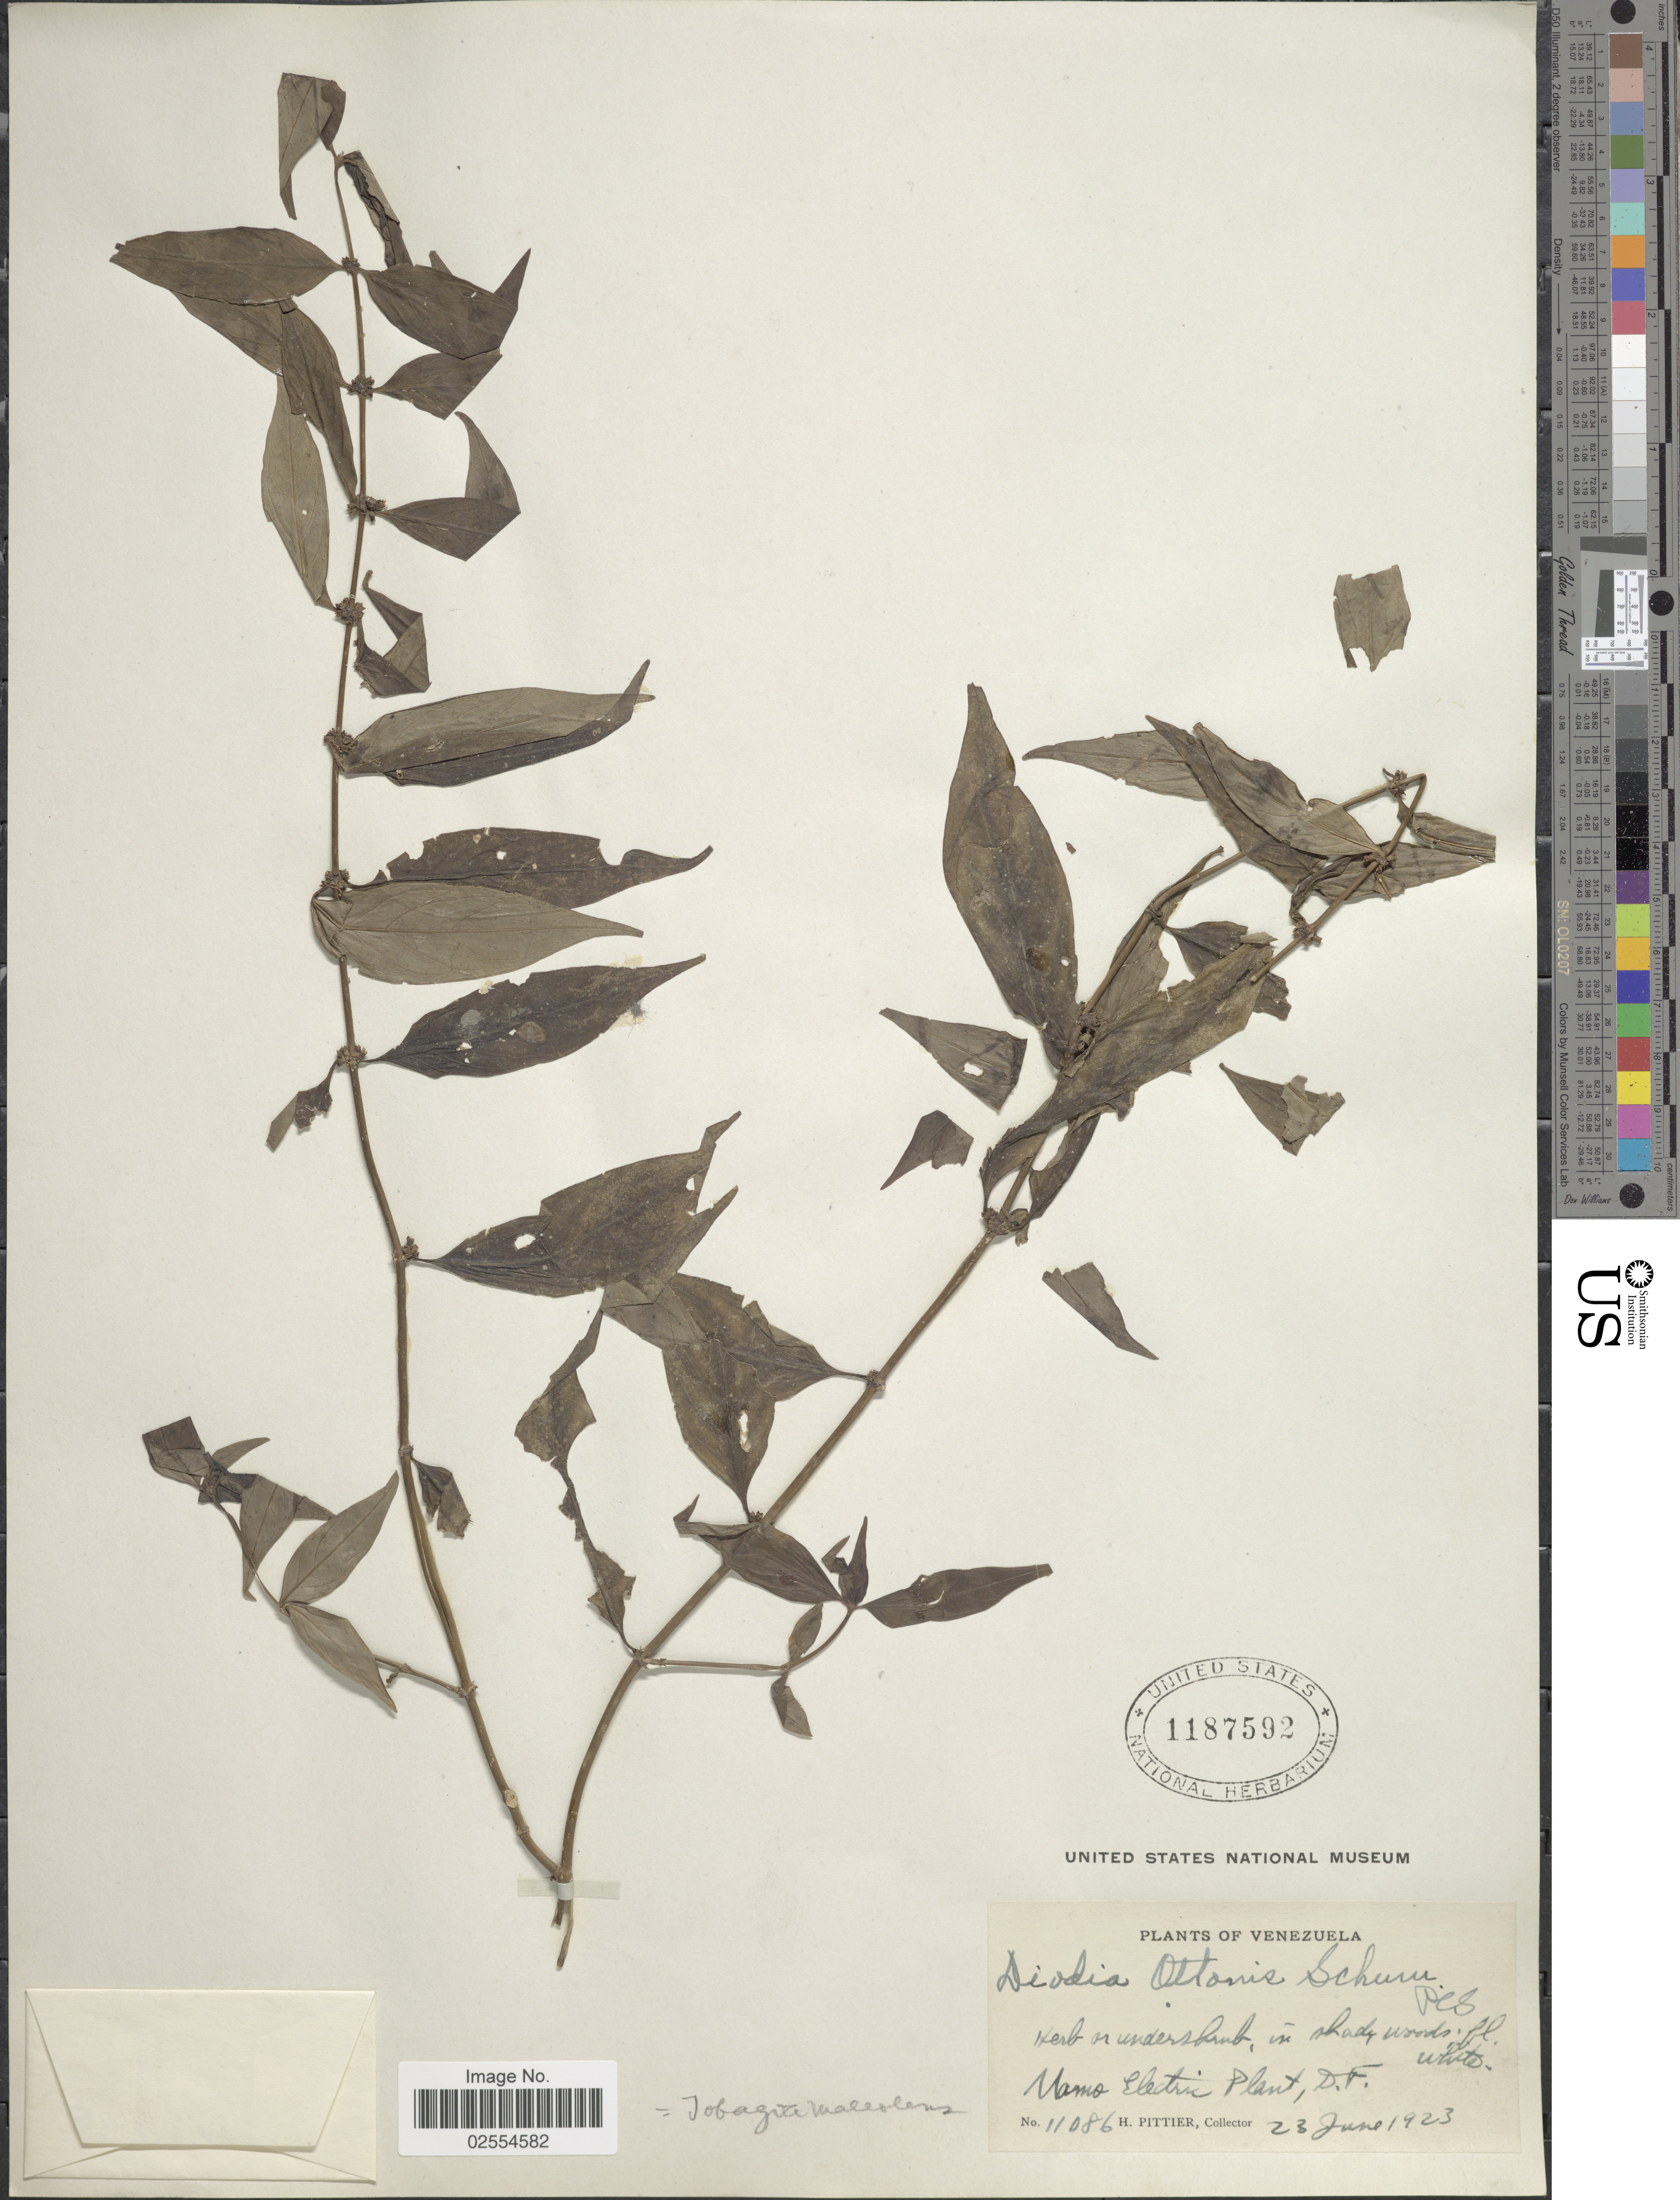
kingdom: Plantae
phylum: Tracheophyta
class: Magnoliopsida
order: Gentianales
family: Rubiaceae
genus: Tobagoa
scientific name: Tobagoa maleolens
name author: Urb.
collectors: H. F. Pittier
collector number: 11086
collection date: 1923-06-23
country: Venezuela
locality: Mamo Electric Plant, D.F.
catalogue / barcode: US 1187592